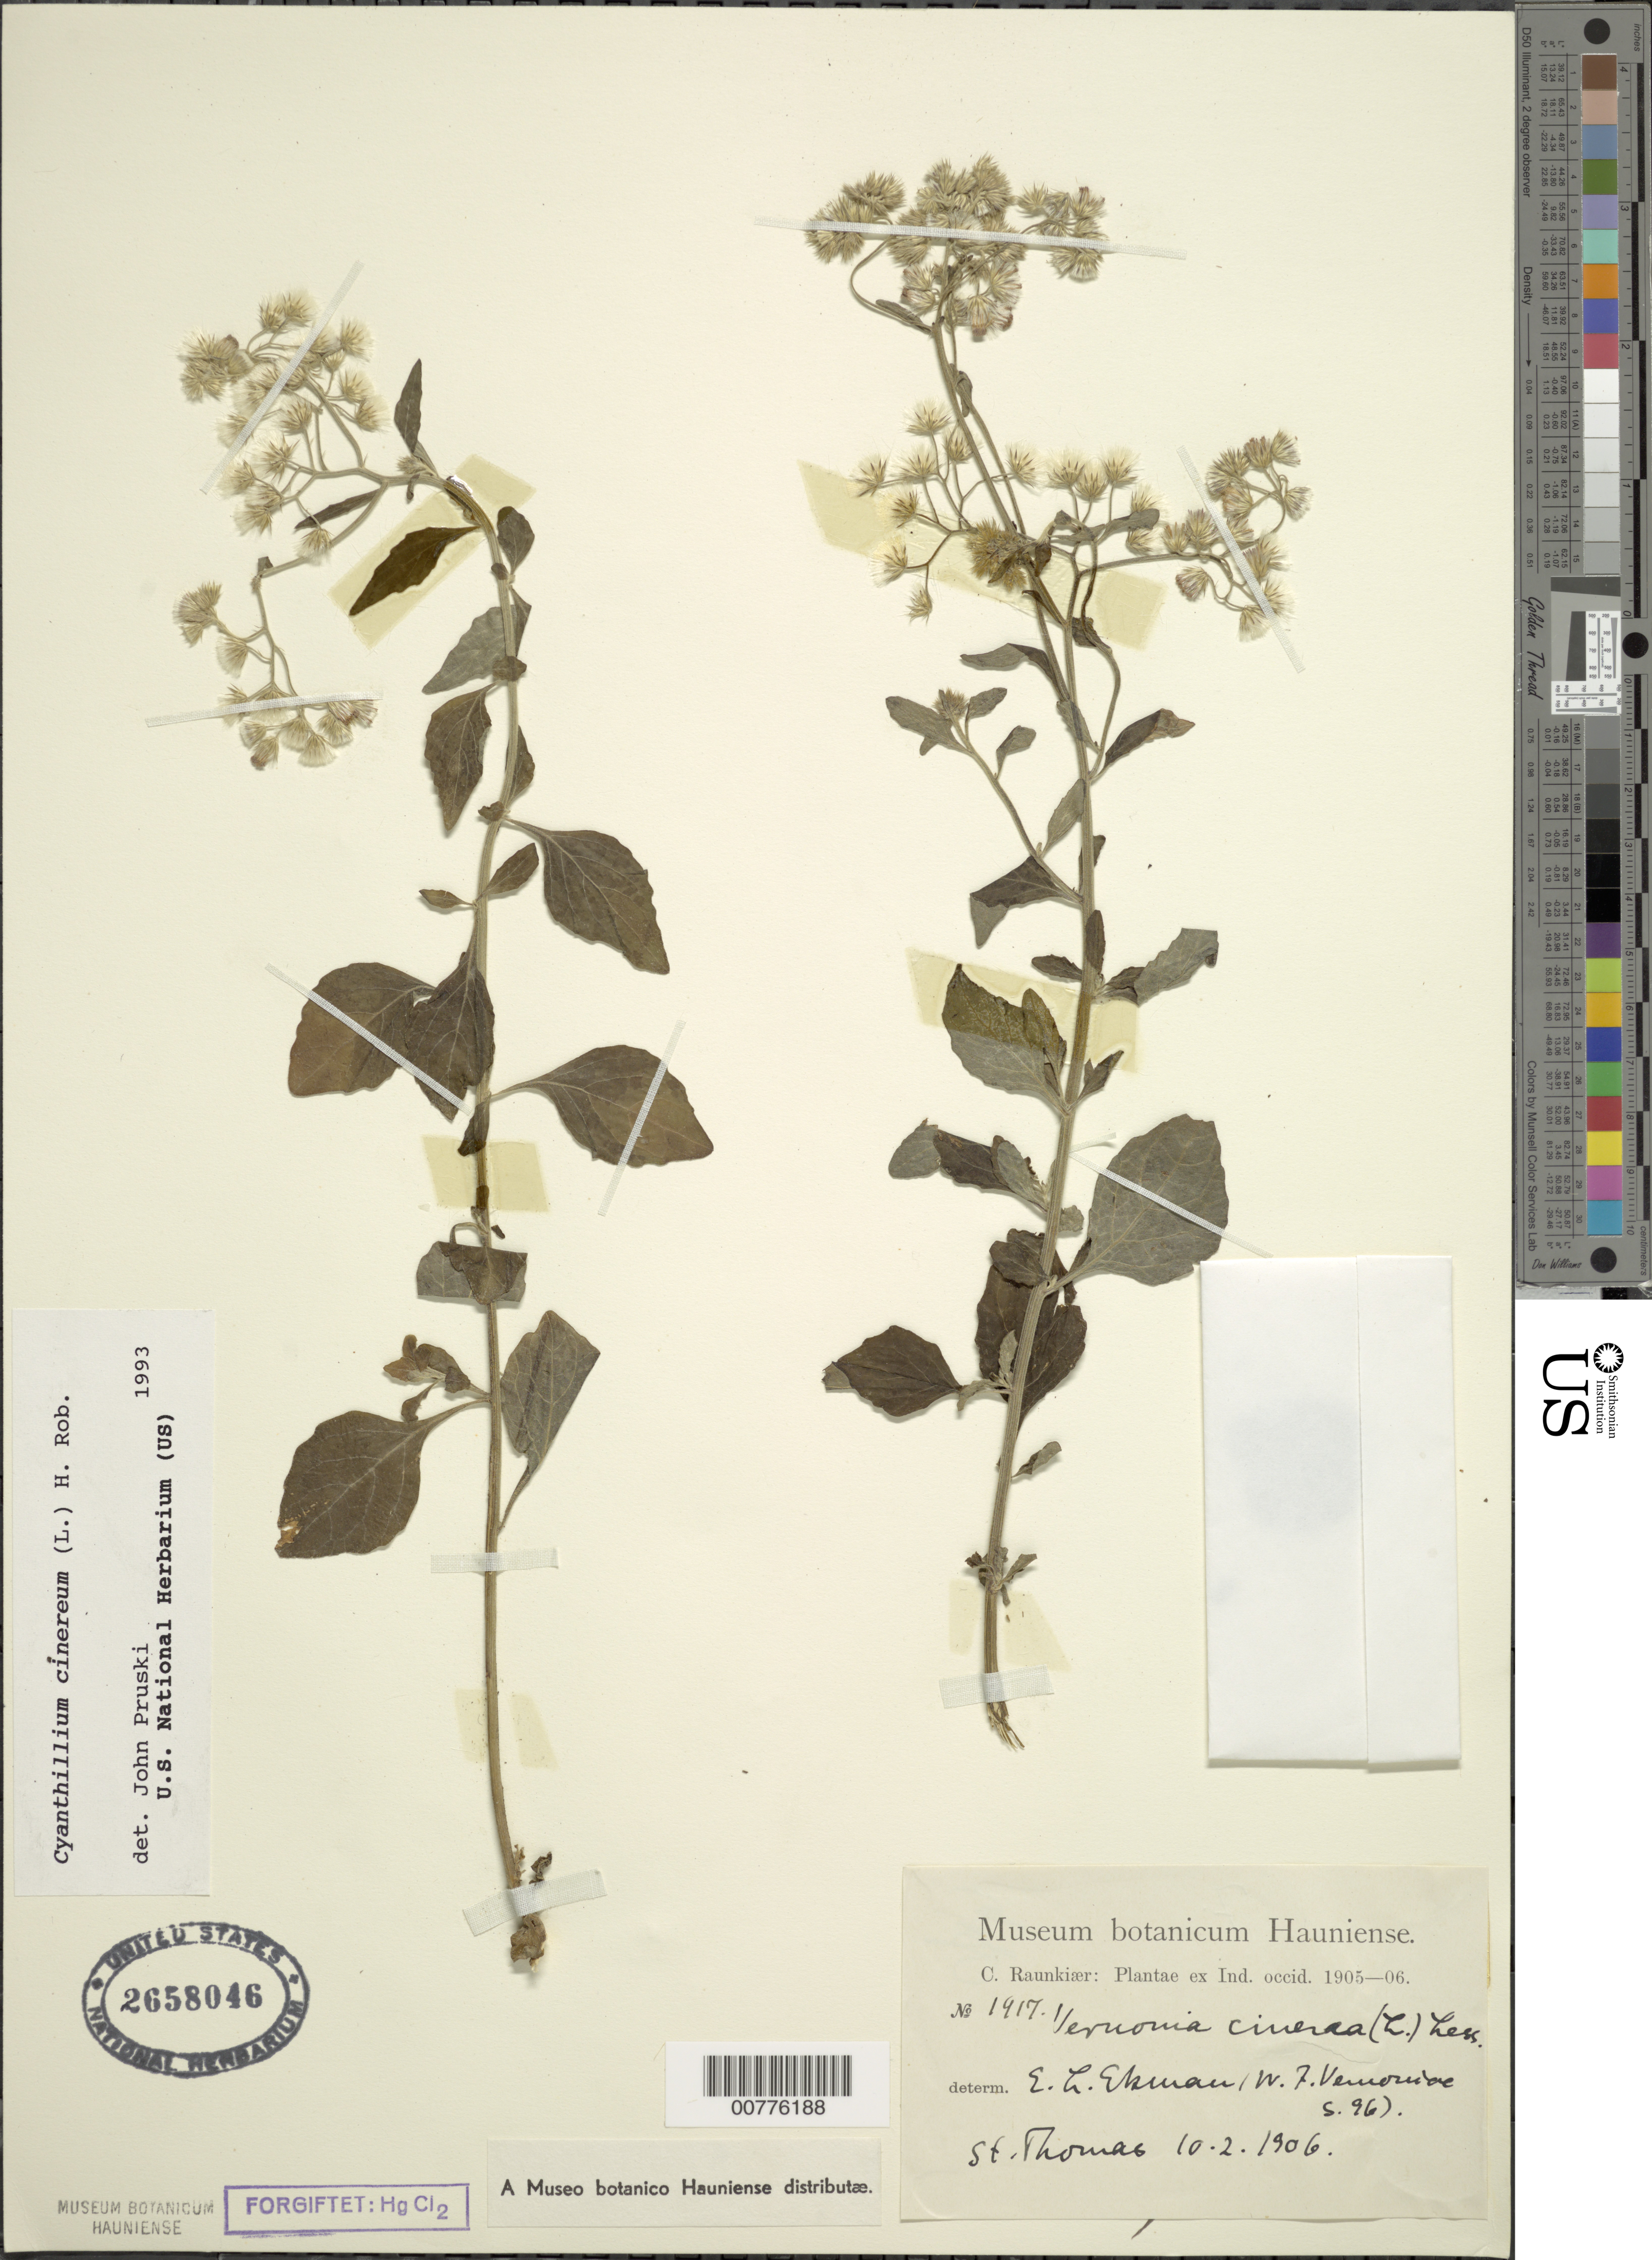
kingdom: Plantae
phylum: Tracheophyta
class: Magnoliopsida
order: Asterales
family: Asteraceae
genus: Cyanthillium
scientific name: Cyanthillium cinereum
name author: (L.) H. Rob.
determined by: Pruski, J. F.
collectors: C. Raunkiær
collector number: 1917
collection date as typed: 10 Feb 1906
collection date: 1906-02-10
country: U.S. Virgin Islands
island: St. Thomas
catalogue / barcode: US 2658046